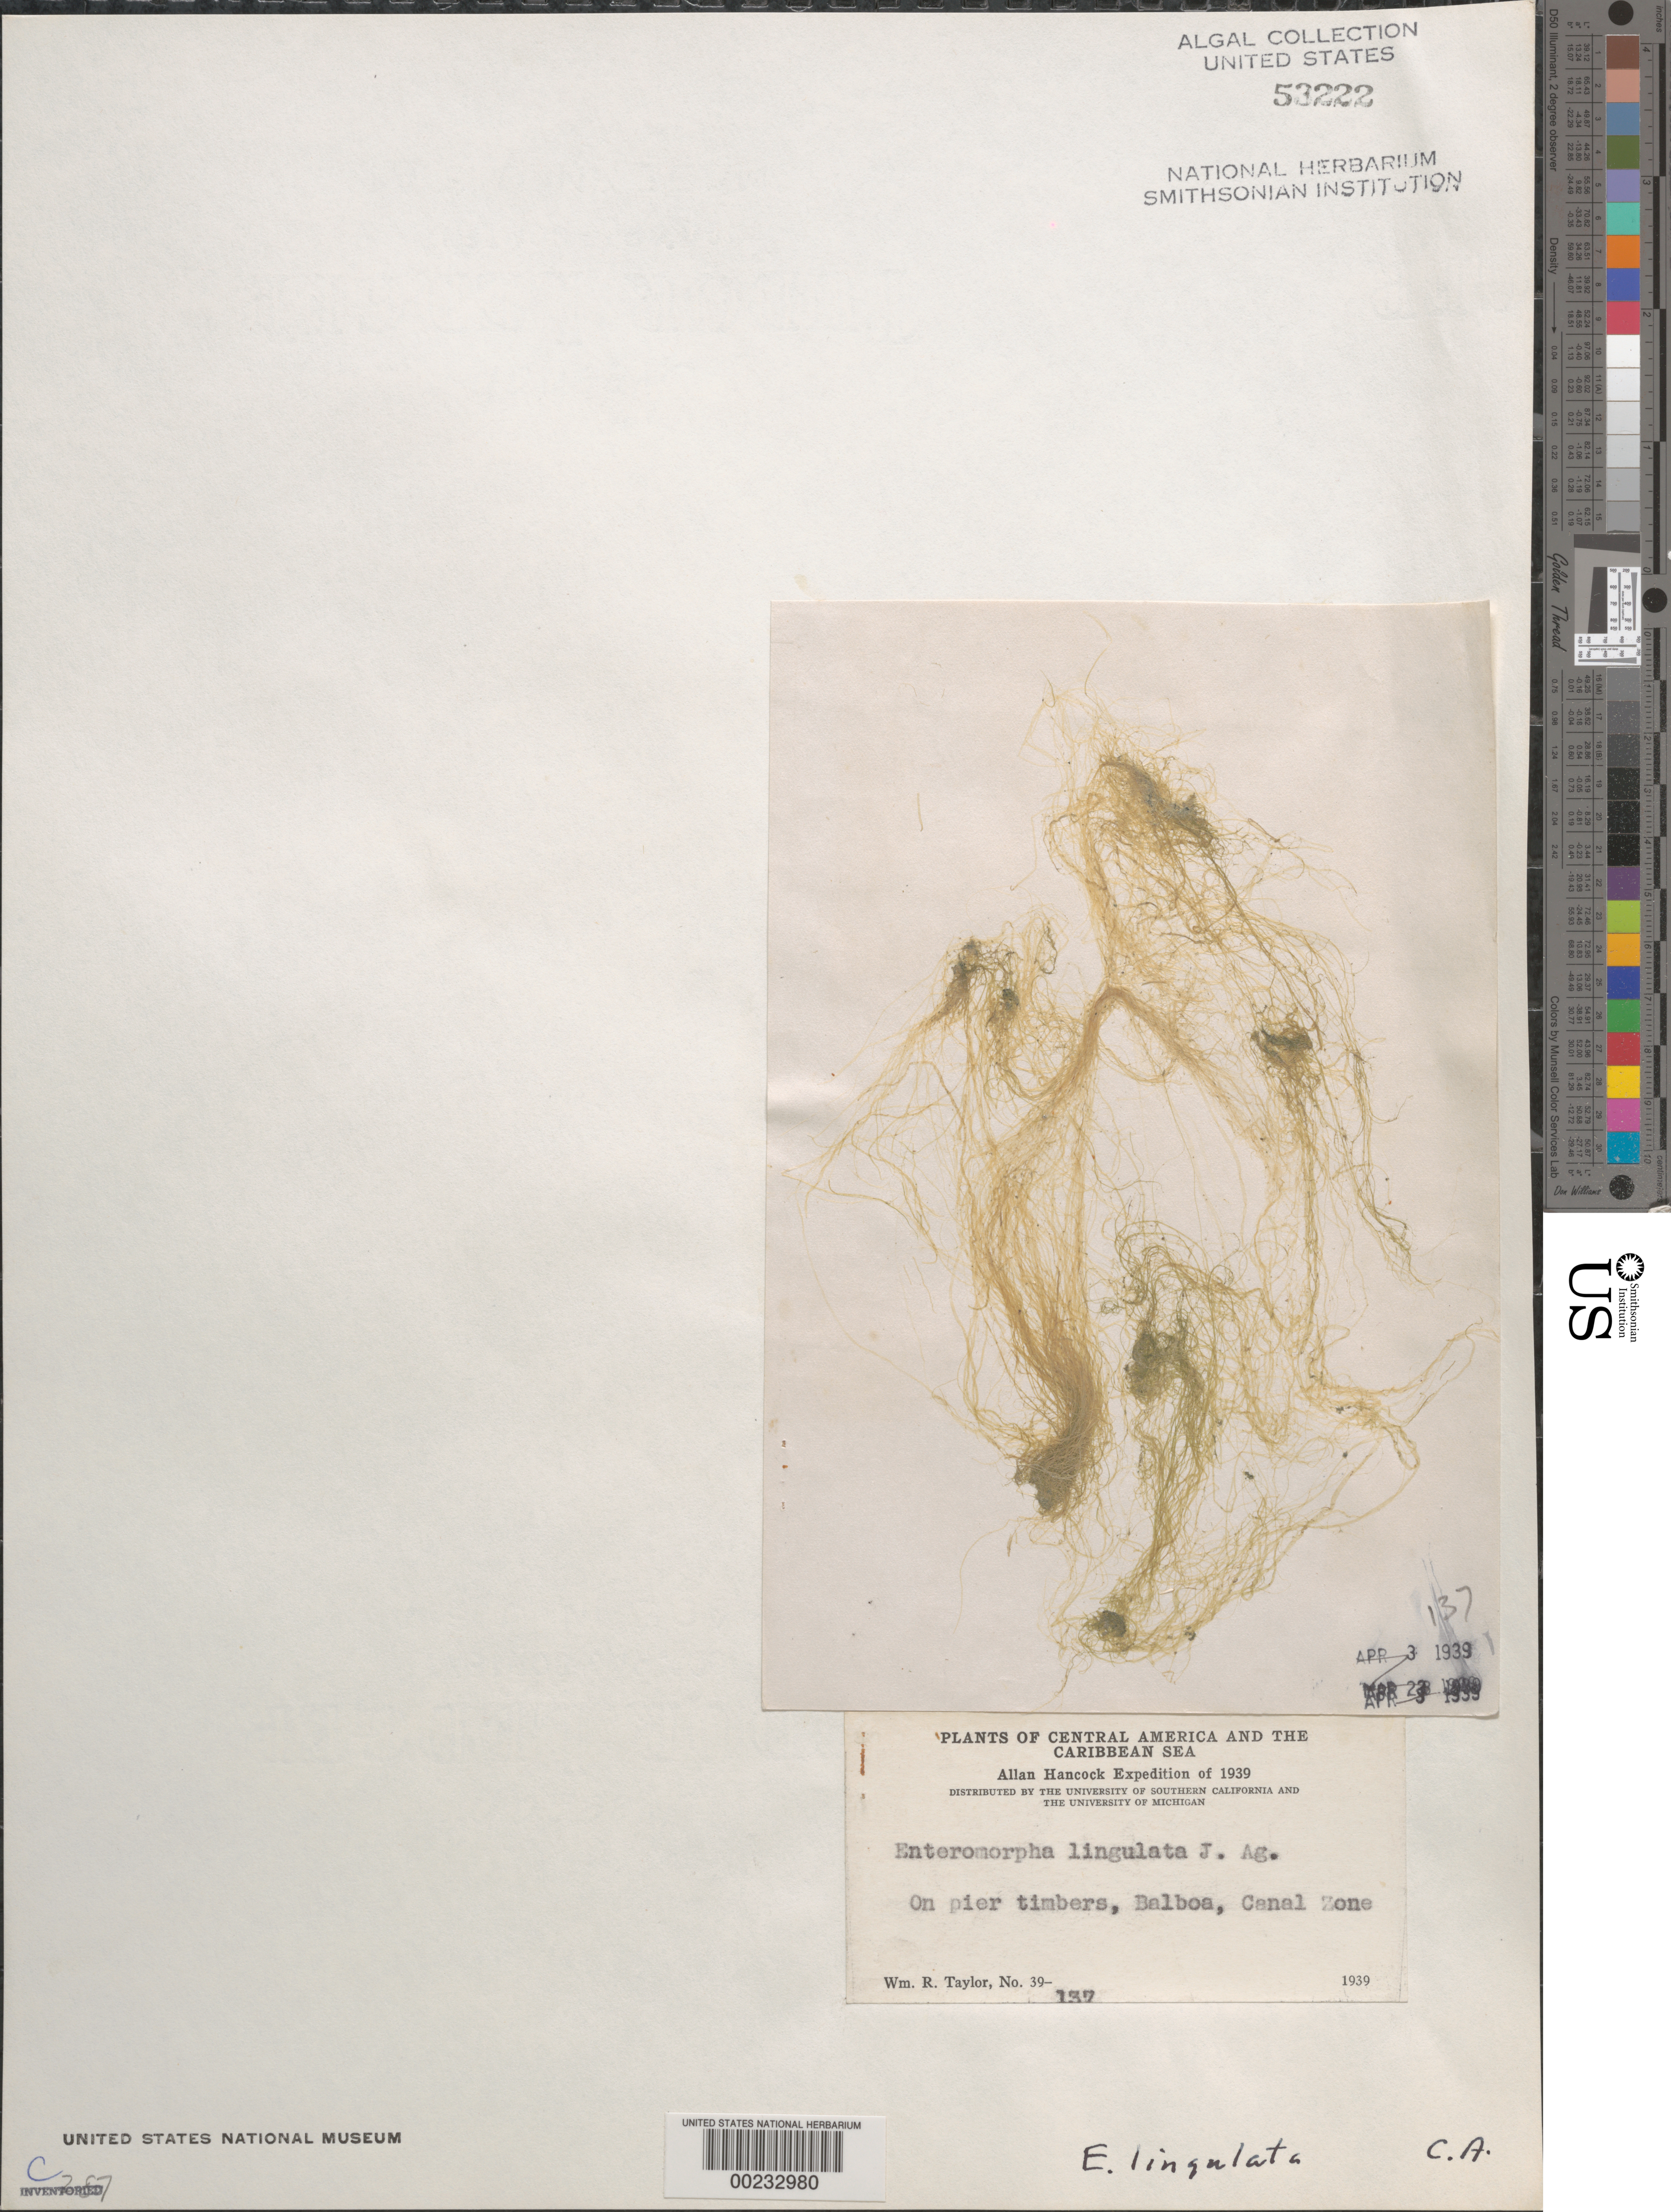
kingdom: Plantae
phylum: Chlorophyta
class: Ulvophyceae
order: Ulvales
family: Ulvaceae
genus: Ulva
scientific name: Ulva flexuosa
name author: Wulfen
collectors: W. R. Taylor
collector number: WRT 39-137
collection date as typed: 1939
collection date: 1939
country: Panama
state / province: Colón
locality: Balboa, Canal Zone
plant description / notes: Allan Hancock Expedition of 1939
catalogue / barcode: US 53222